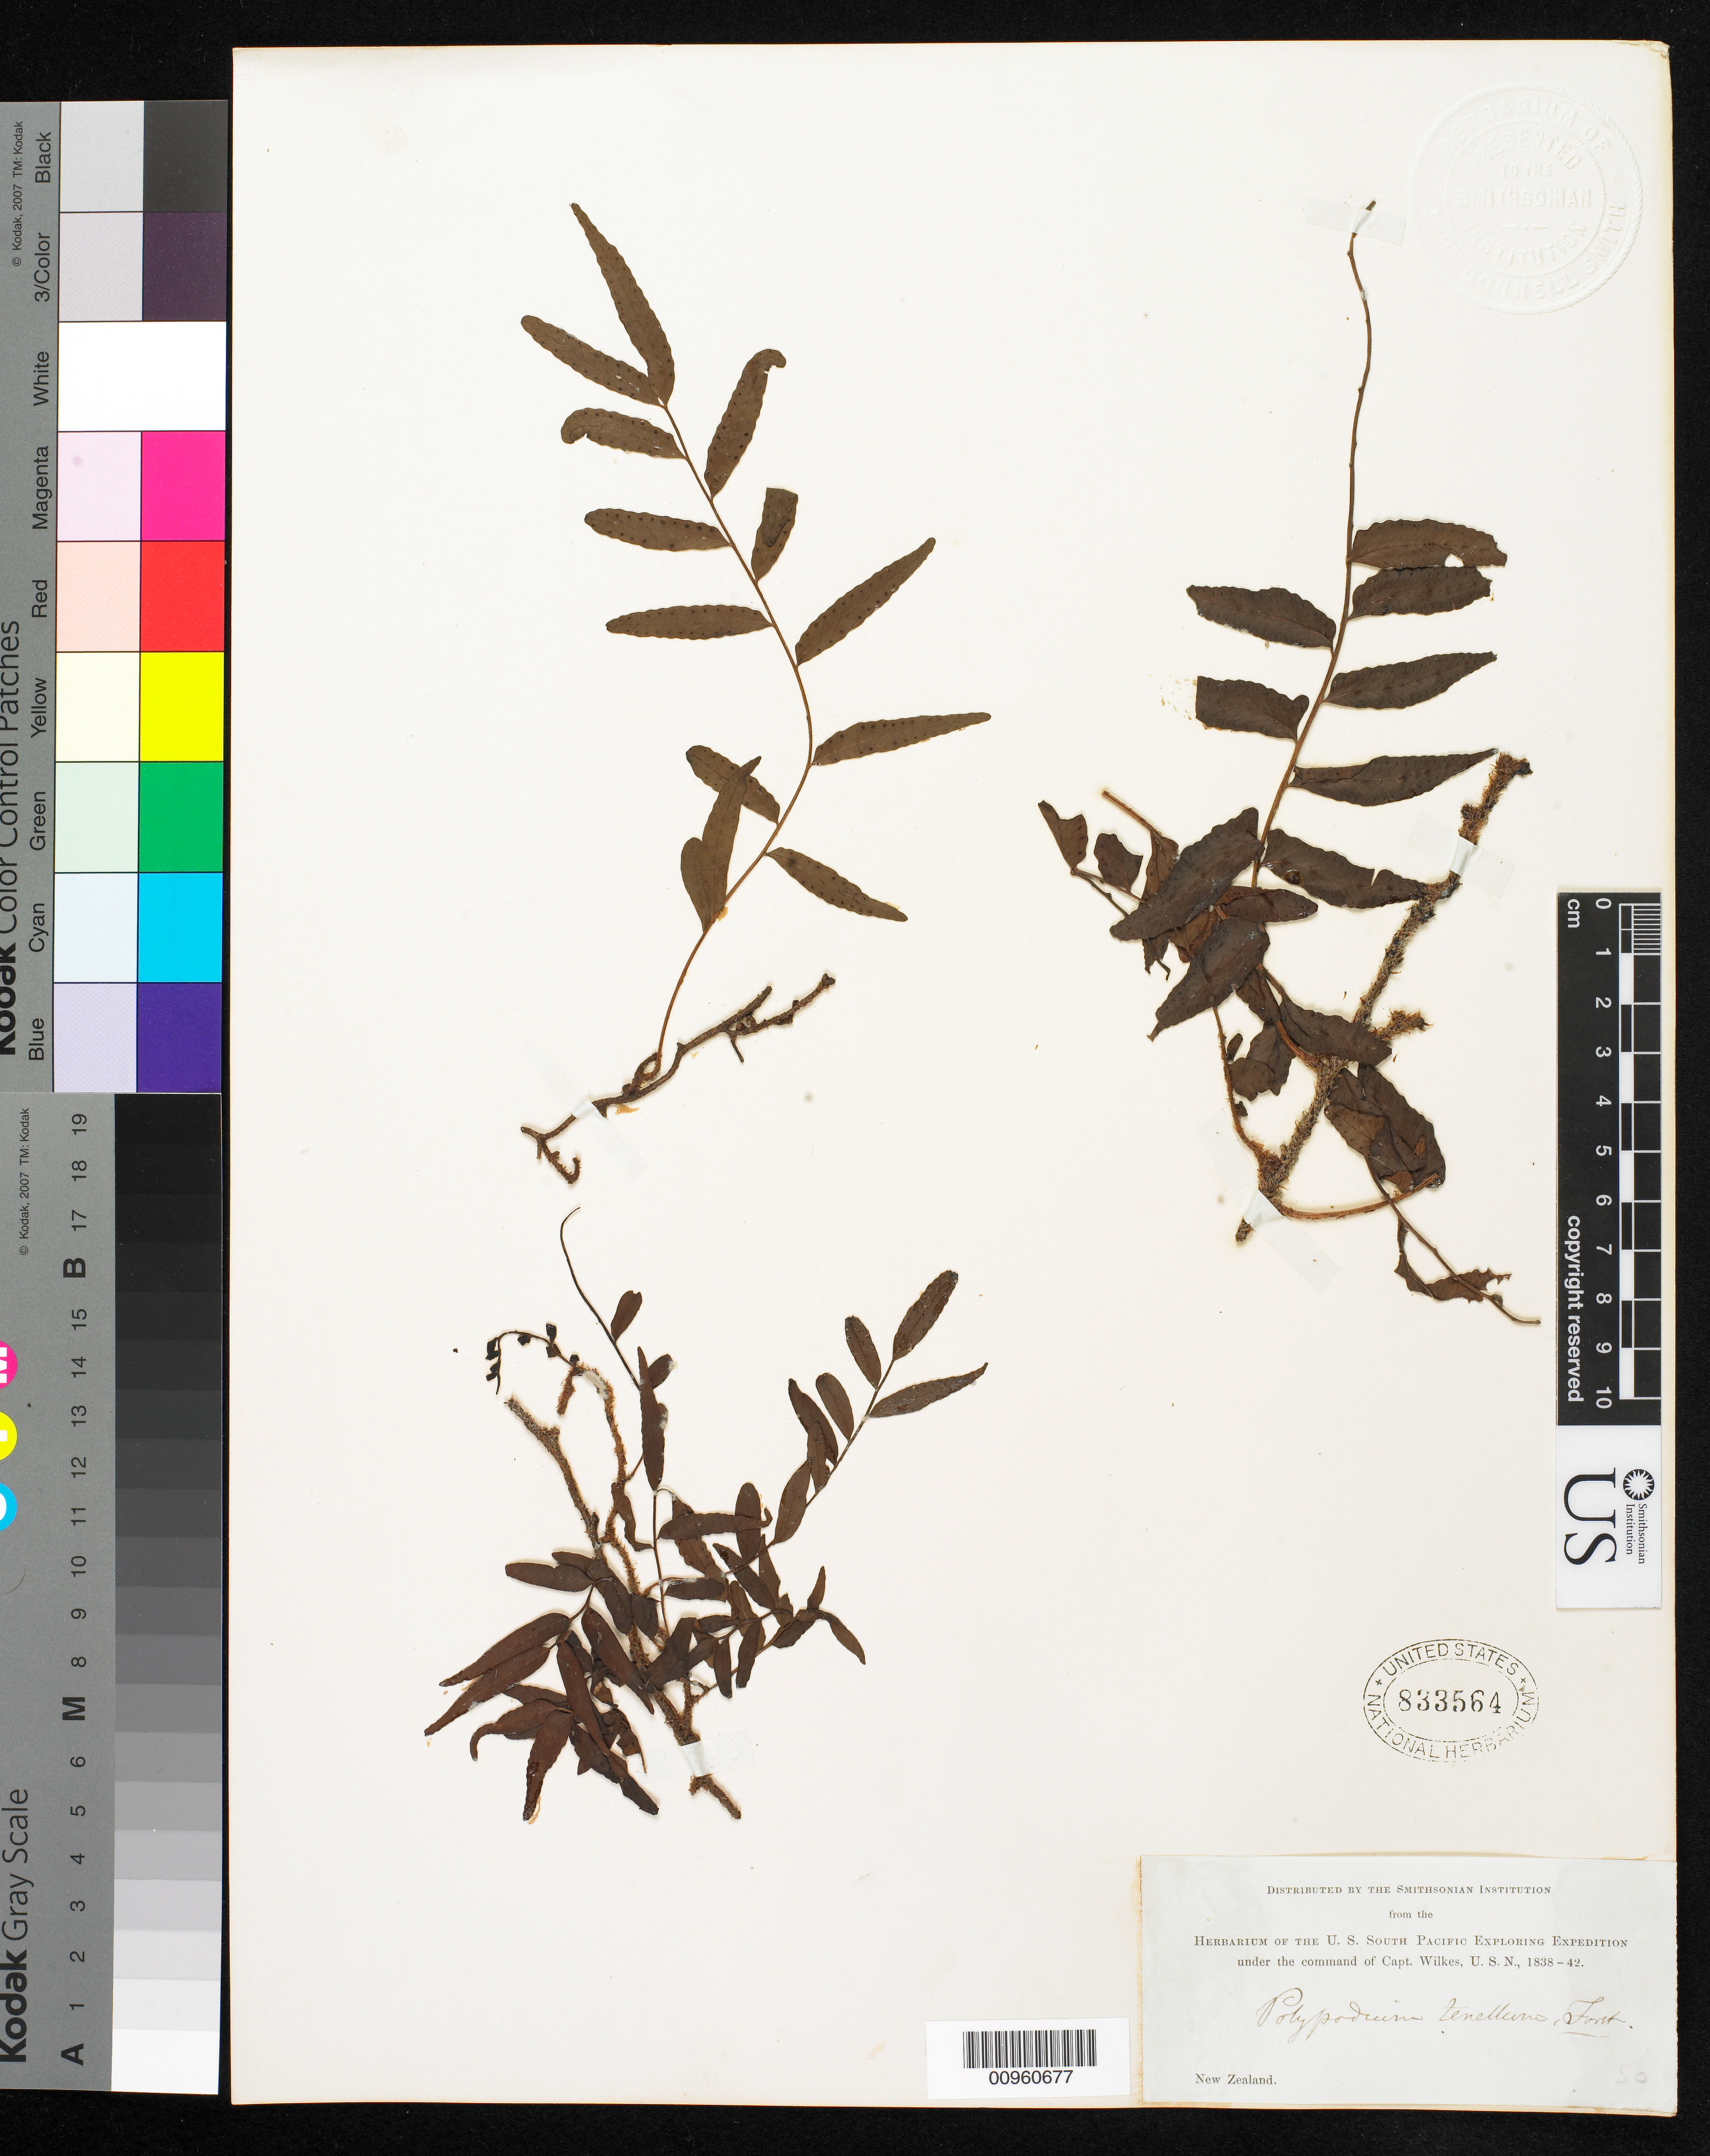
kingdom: Plantae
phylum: Tracheophyta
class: Polypodiopsida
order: Polypodiales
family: Tectariaceae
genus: Arthropteris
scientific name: Arthropteris tenella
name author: (G. Forst.) J. Sm. ex Hook. f.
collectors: Wilkes Explor. Exped.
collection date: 1838/1842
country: New Zealand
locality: New Zealand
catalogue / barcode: US 833564